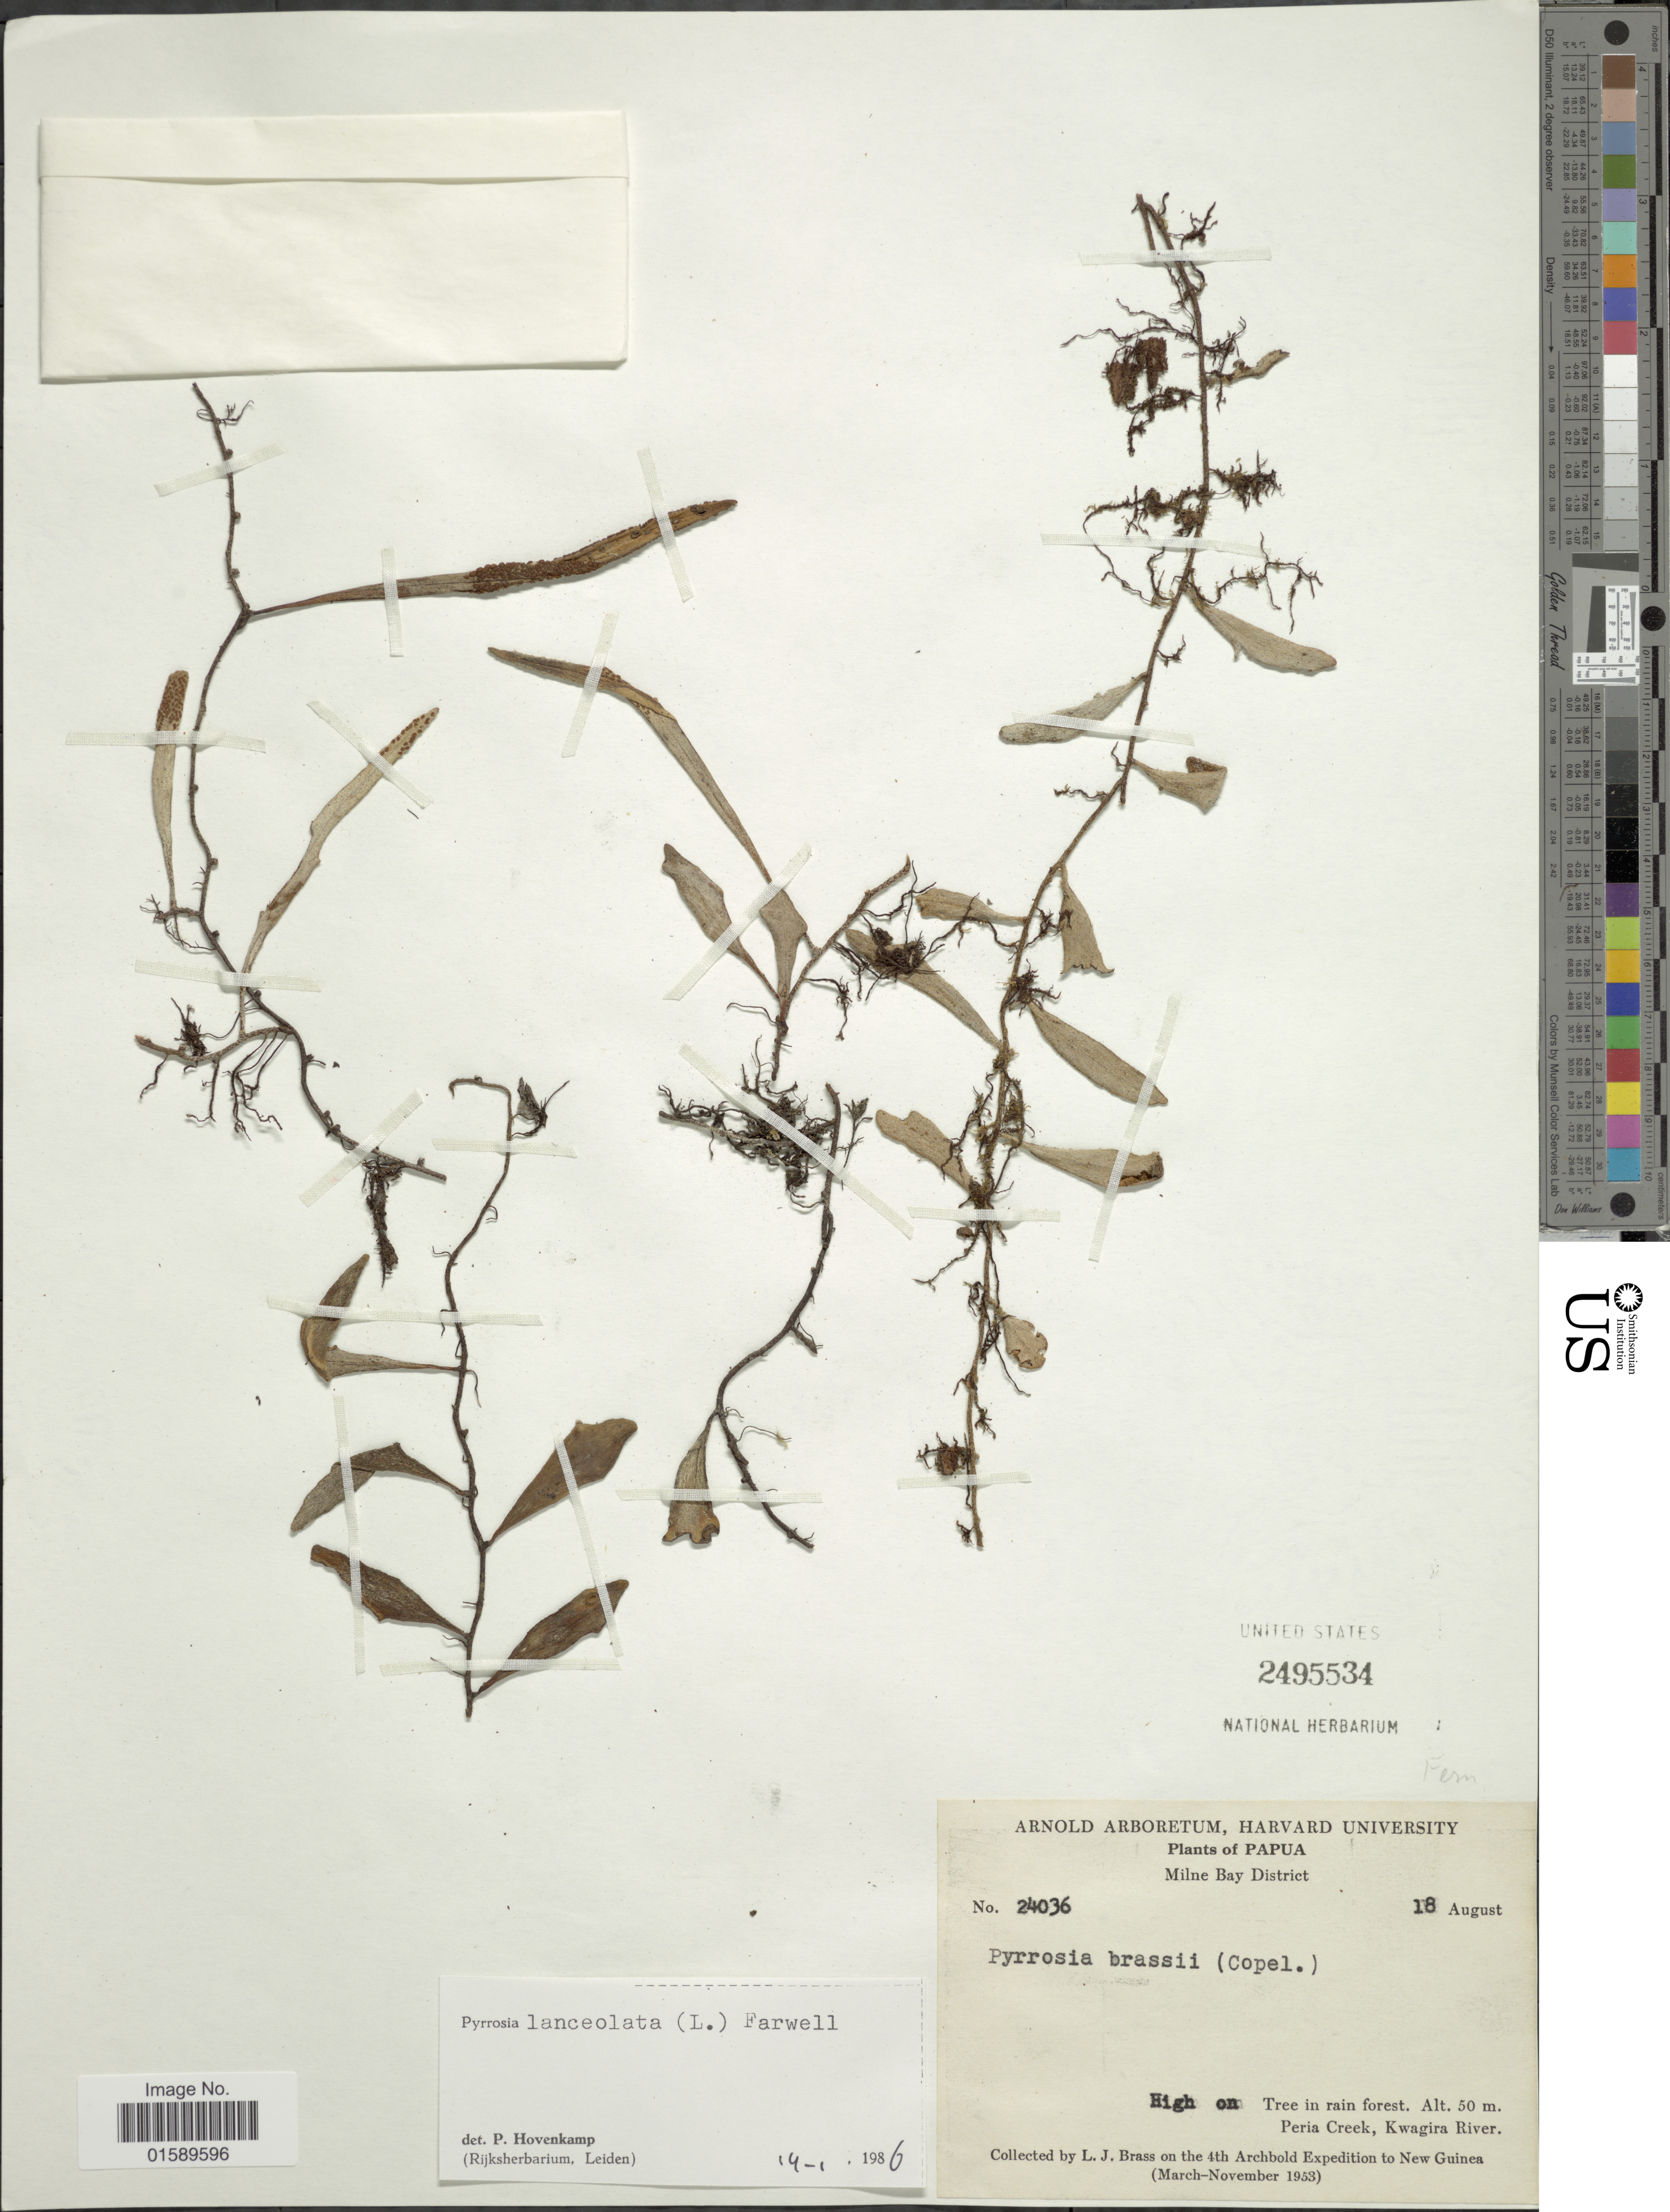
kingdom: Plantae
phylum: Tracheophyta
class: Polypodiopsida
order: Polypodiales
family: Polypodiaceae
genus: Pyrrosia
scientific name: Pyrrosia lanceolata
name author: (L.) Farw.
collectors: L. J. Brass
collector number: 24036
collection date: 1953-08-18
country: Papua New Guinea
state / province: Milne Bay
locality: Papua, Milne Bay, Peria Creek, Kwagira River.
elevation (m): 50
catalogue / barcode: US 2495534